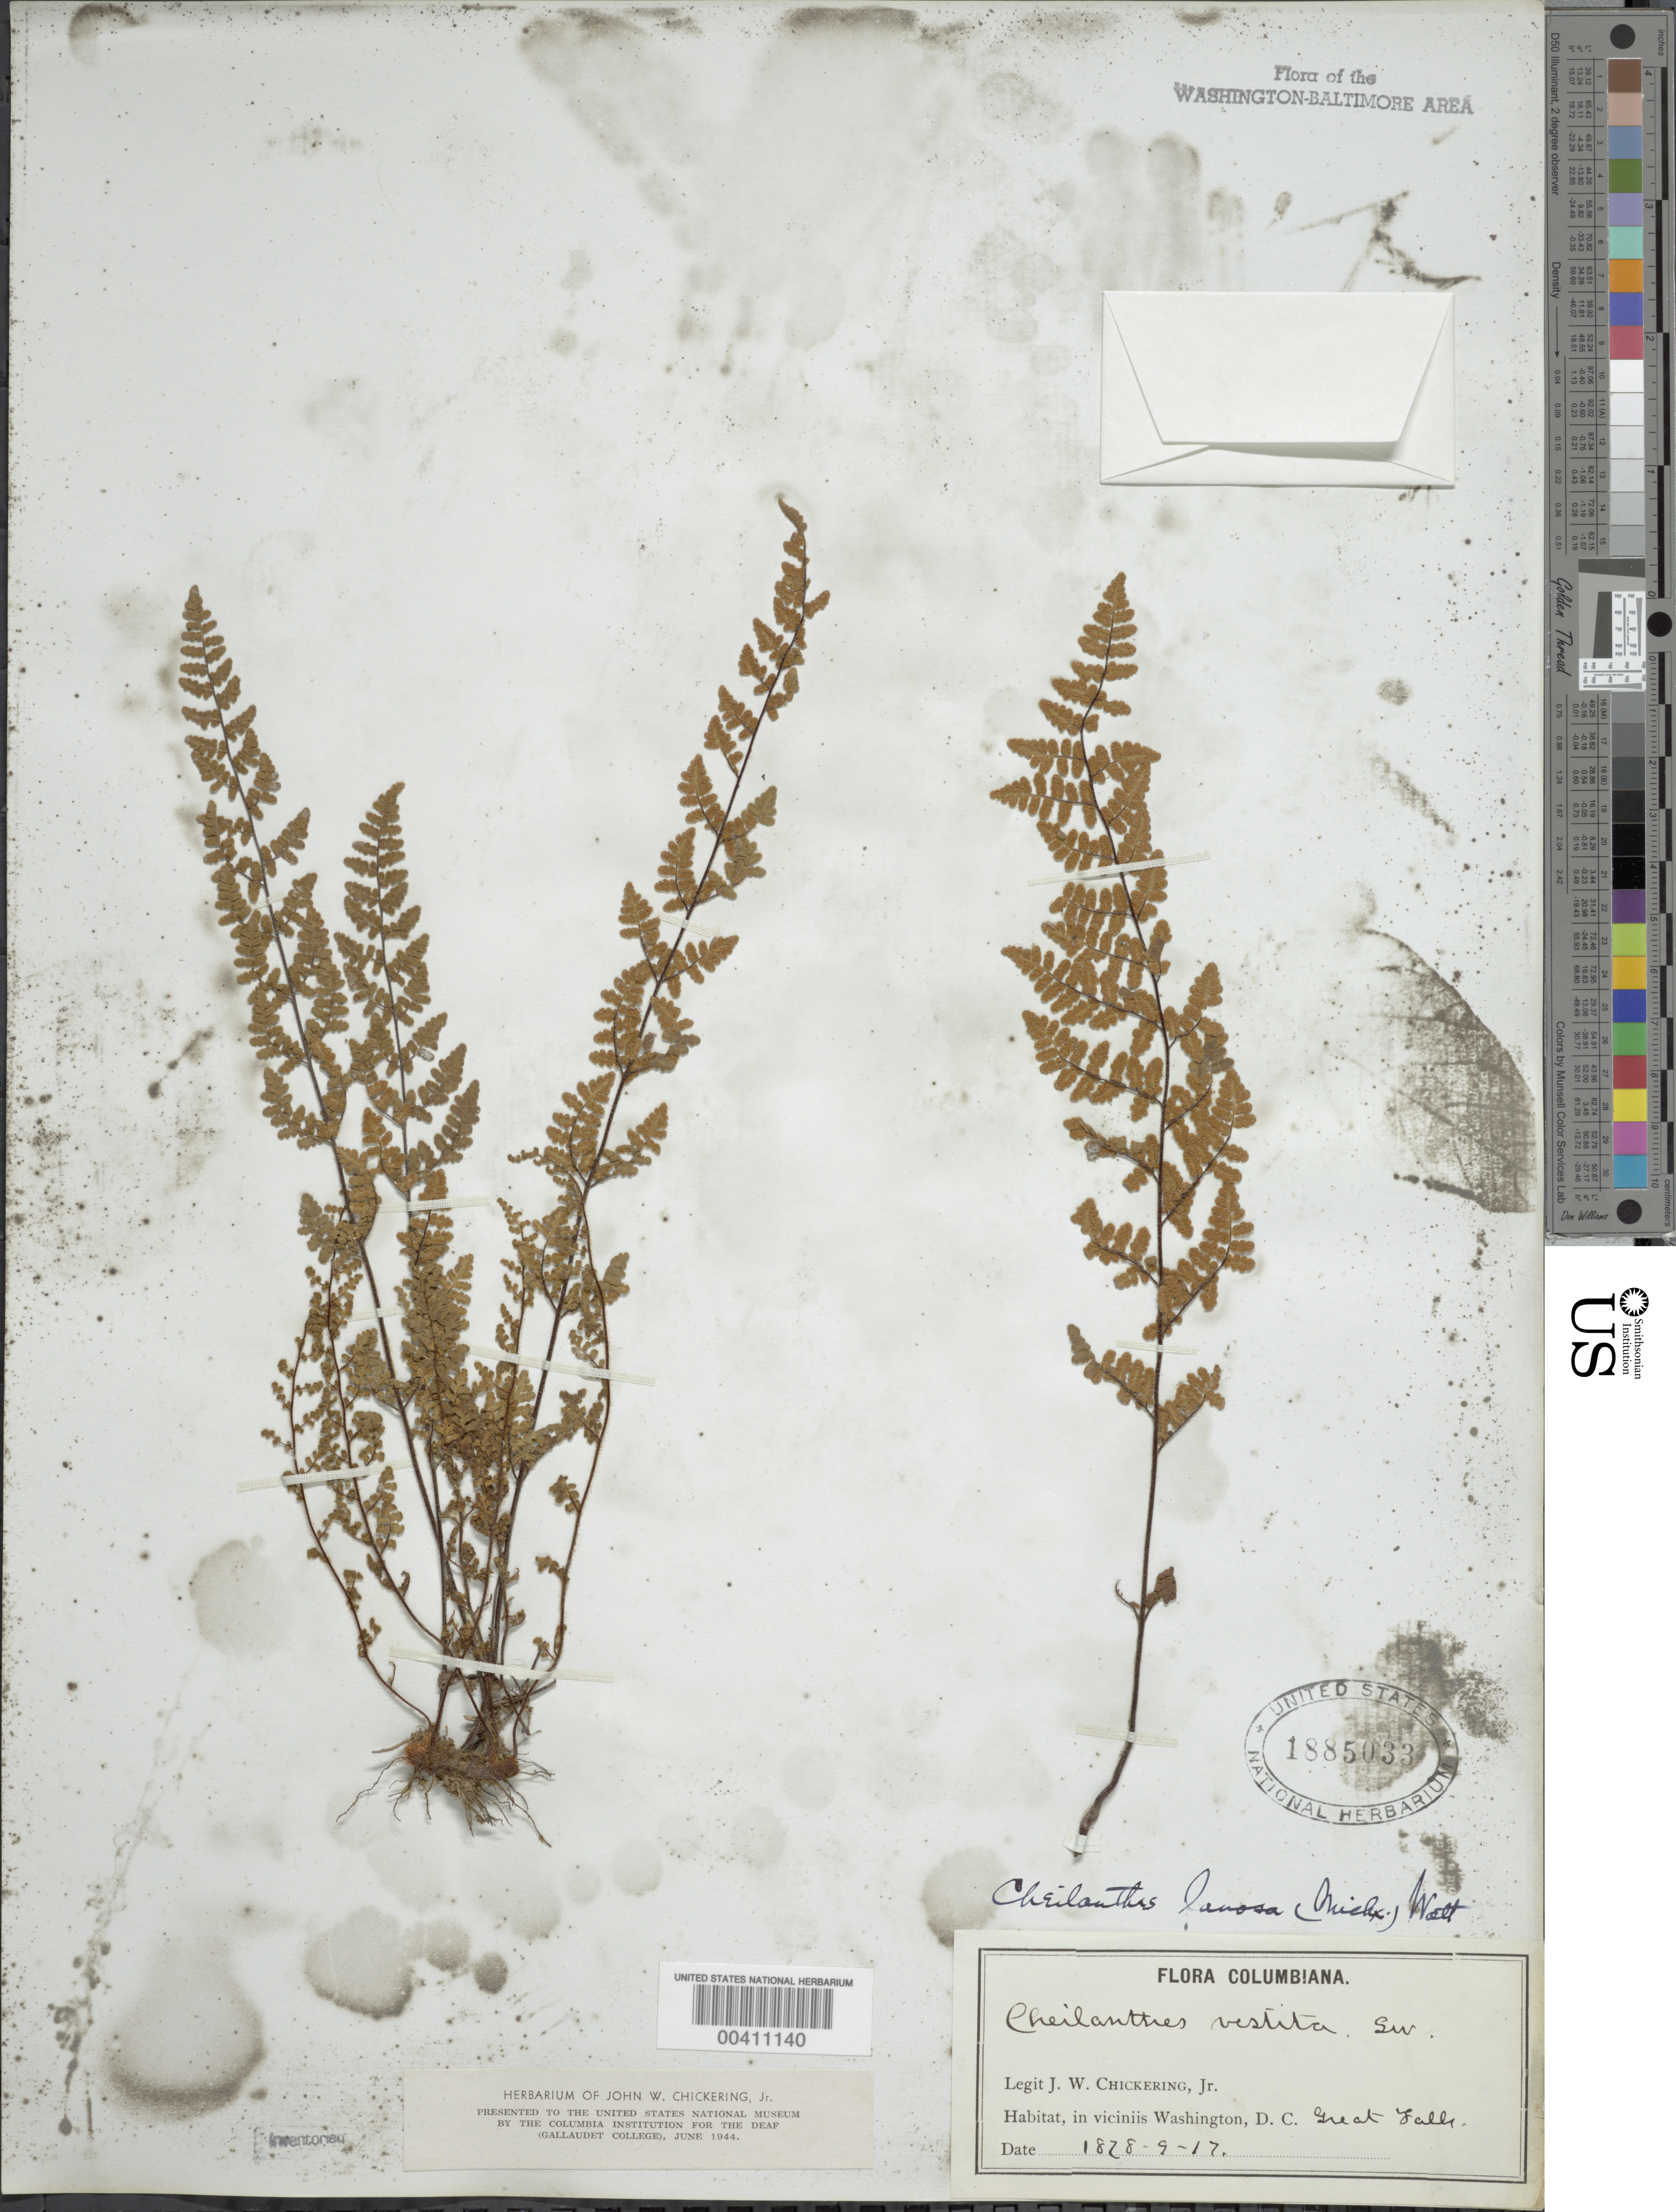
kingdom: Plantae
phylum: Tracheophyta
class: Polypodiopsida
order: Polypodiales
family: Pteridaceae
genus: Myriopteris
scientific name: Myriopteris lanosa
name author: (Michx.) Grusz & Windham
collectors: J. W. Chickering Jr.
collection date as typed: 17 Sep 1878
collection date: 1878-09-17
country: United States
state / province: Maryland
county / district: Montgomery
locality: Great Falls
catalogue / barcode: US 1885033